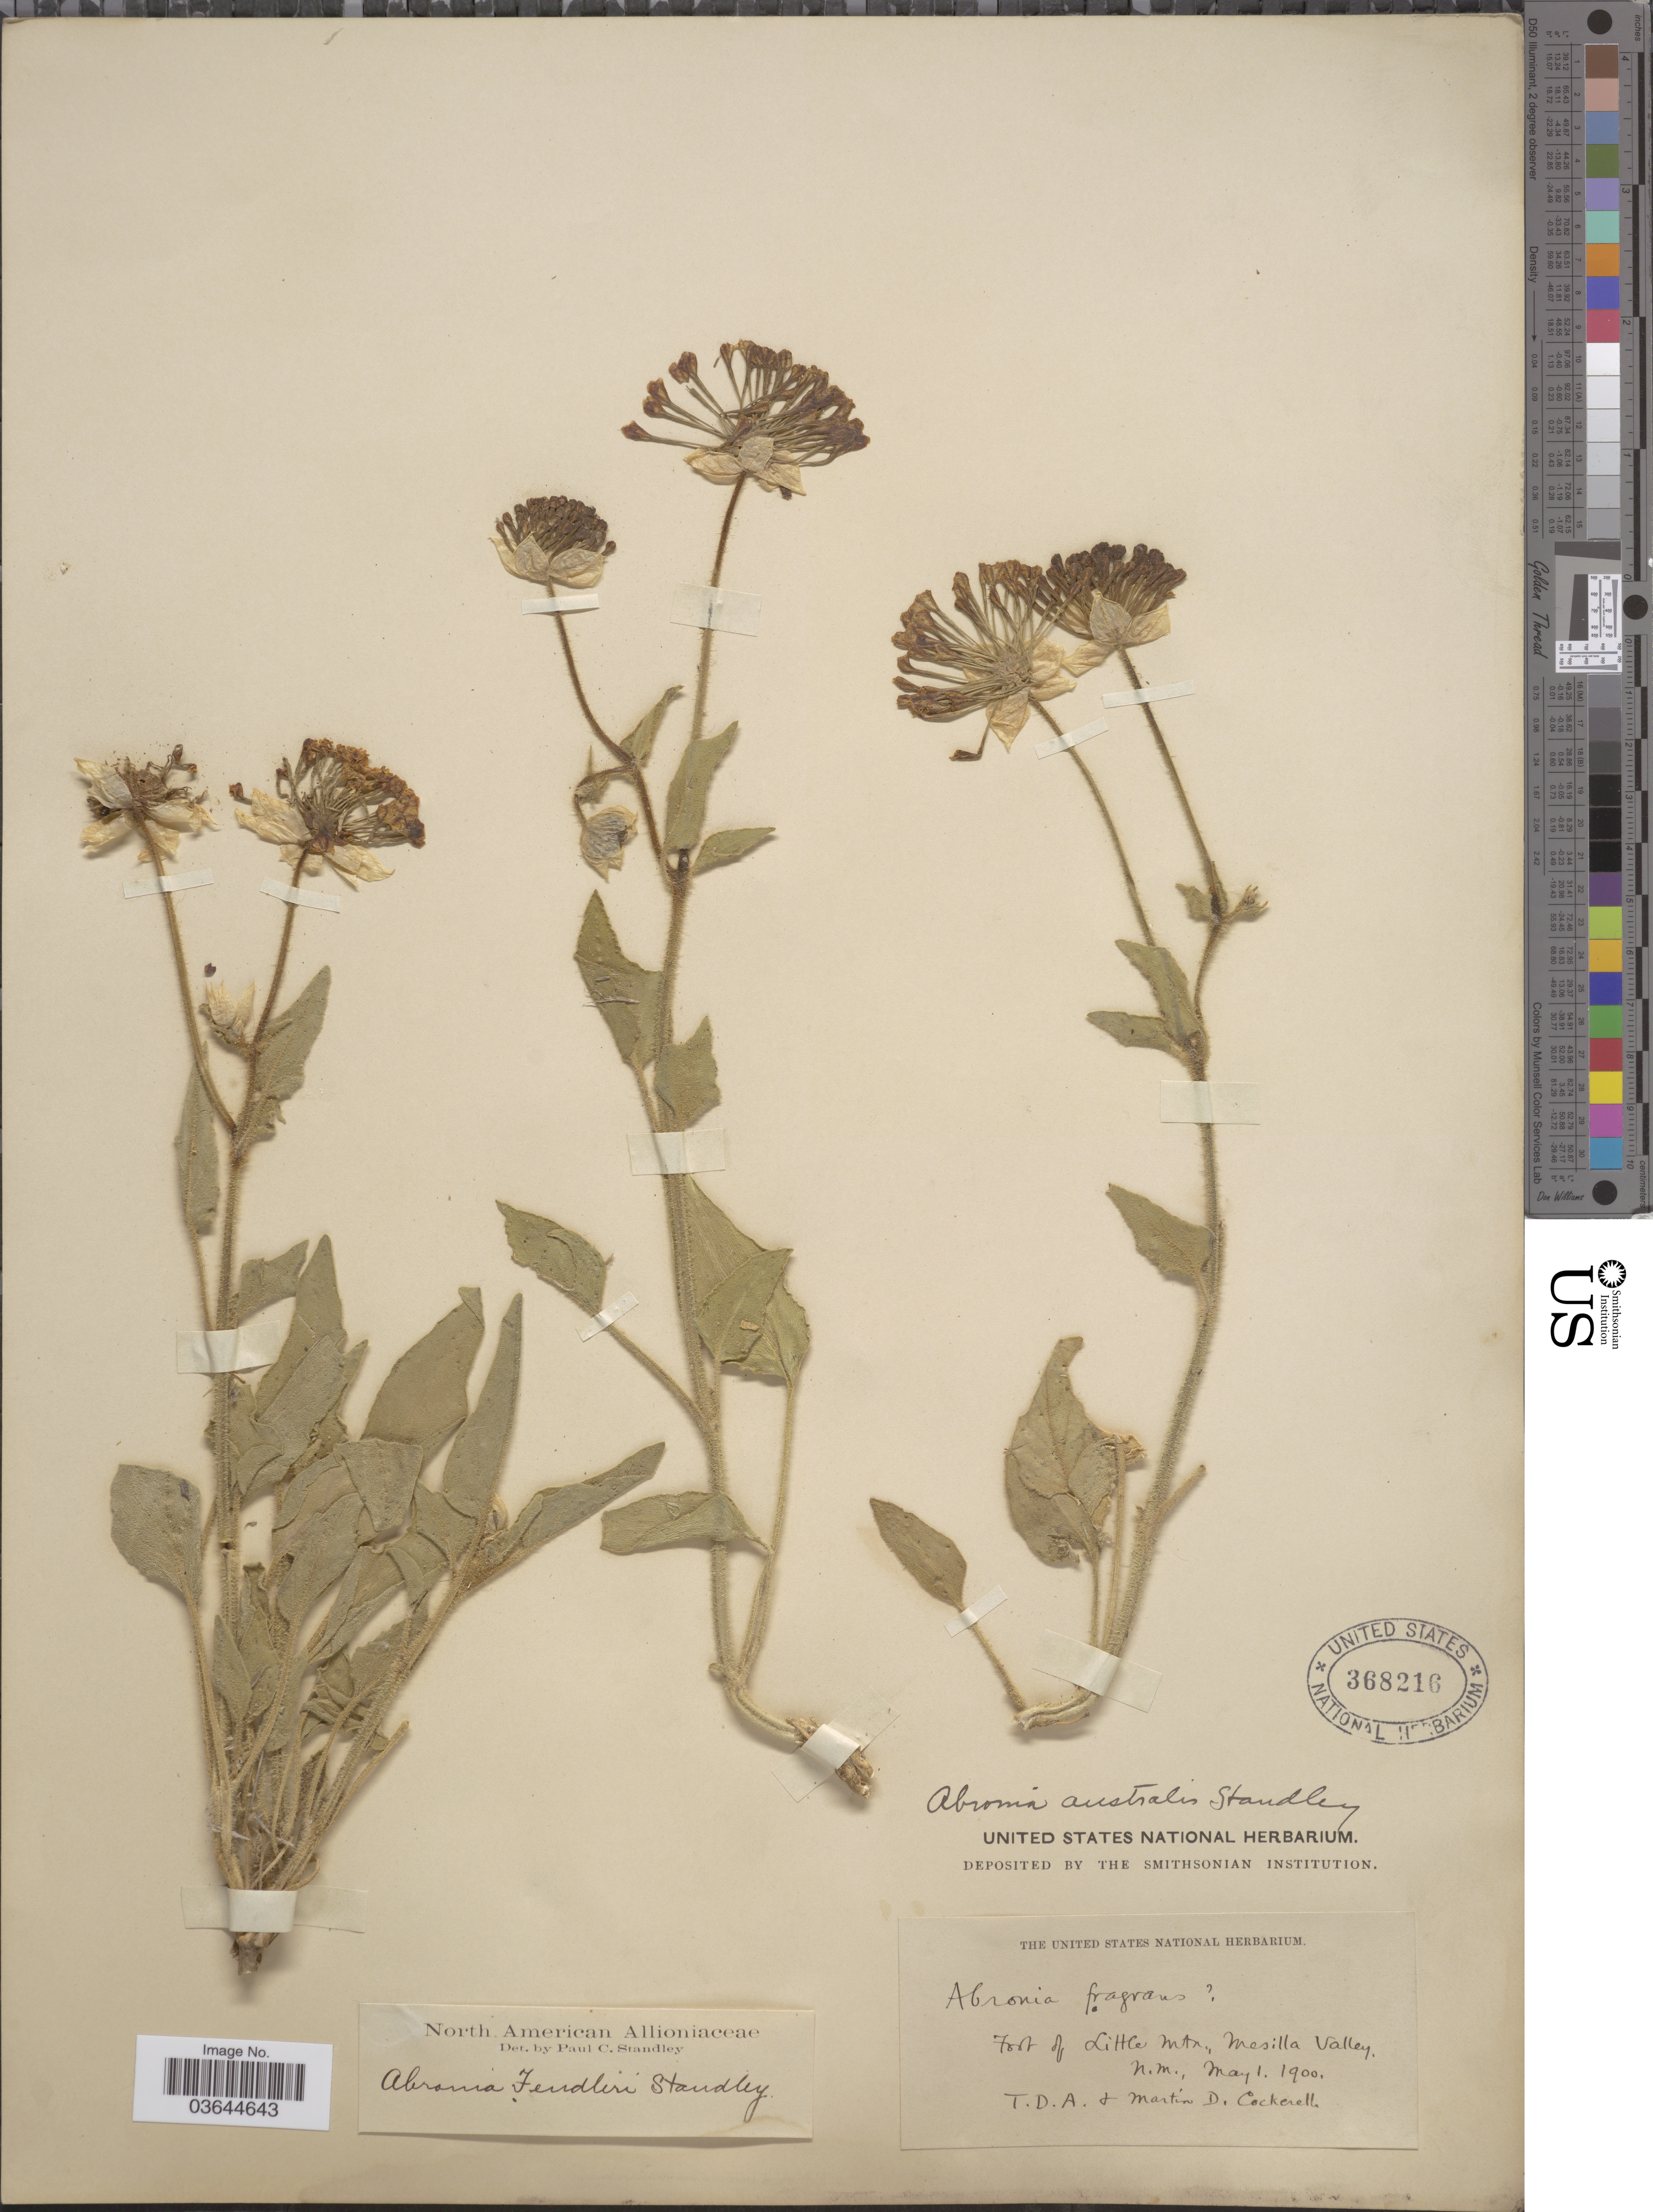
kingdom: Plantae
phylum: Tracheophyta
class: Magnoliopsida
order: Caryophyllales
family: Nyctaginaceae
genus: Abronia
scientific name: Abronia fragrans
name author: Nutt. ex Hook.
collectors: T. Cockerell & M. Cockerell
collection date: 1900-05-01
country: United States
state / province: New Mexico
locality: Foot of Little Mtn., Mesilla Valley.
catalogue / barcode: US 368216